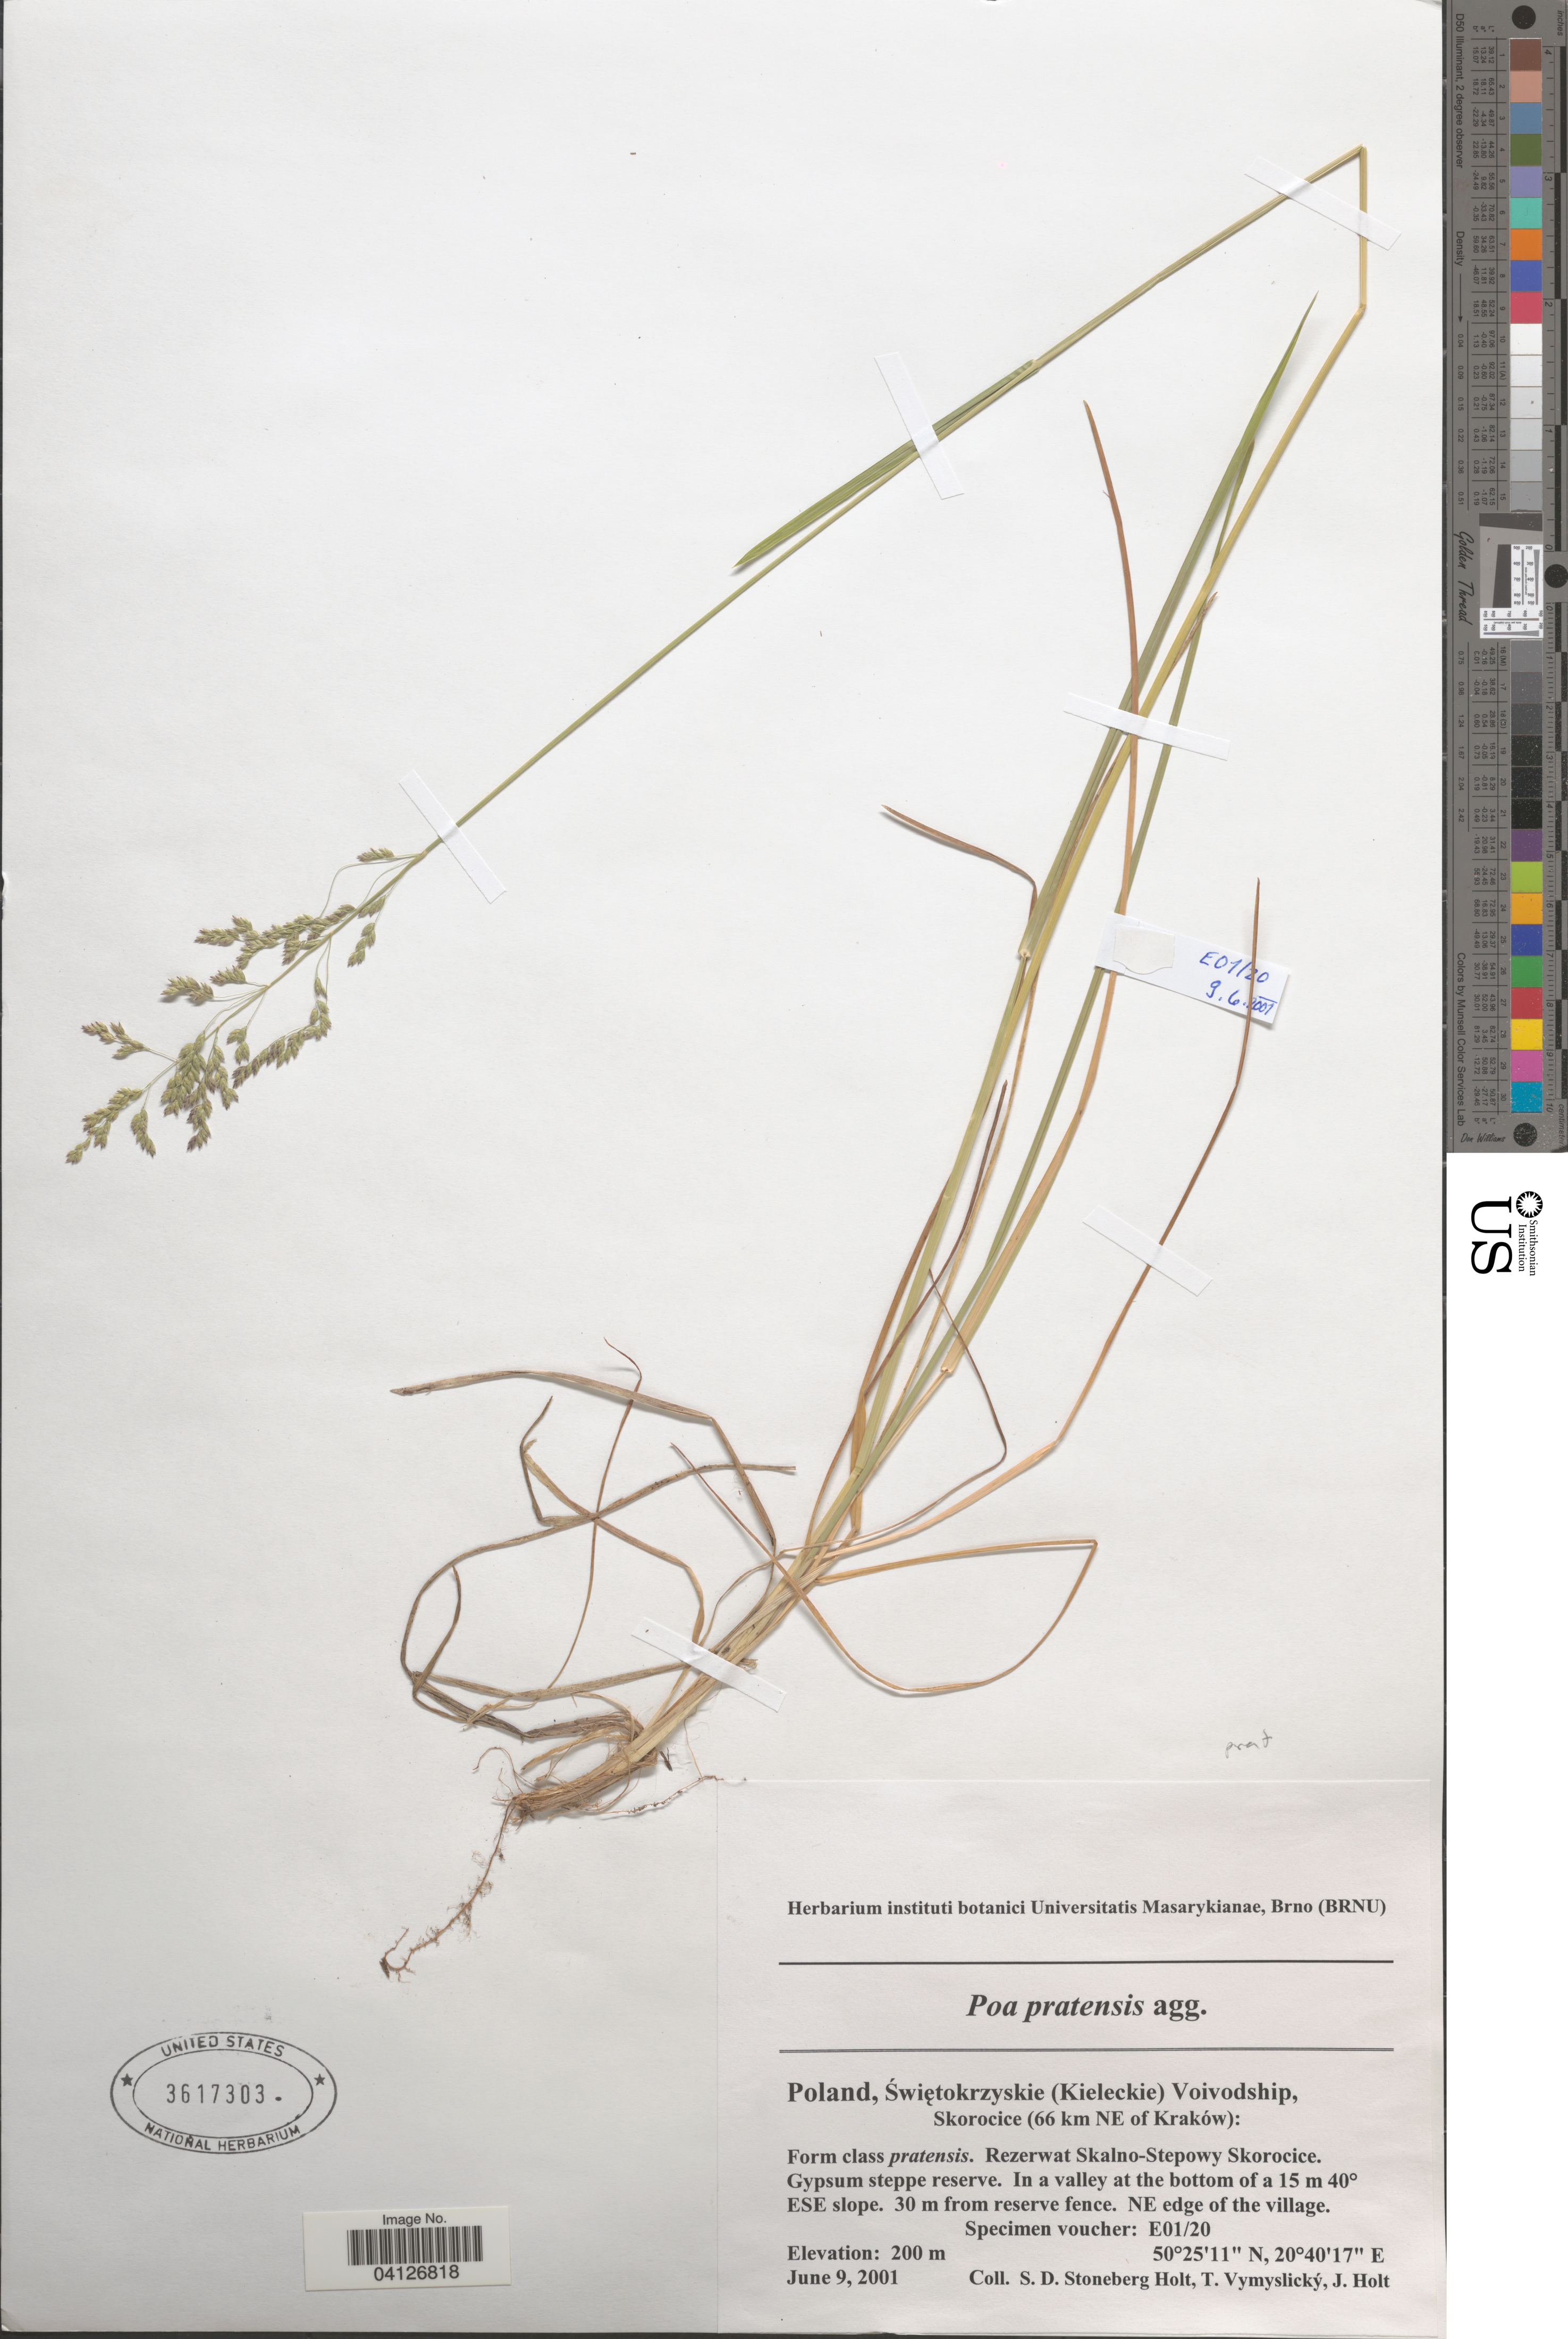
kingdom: Plantae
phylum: Tracheophyta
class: Liliopsida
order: Poales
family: Poaceae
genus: Poa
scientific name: Poa pratensis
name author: L.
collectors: S. Holt, T. Vymyslický & J. Holt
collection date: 2001-06-09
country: Poland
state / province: Swietokrzyskie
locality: (Kieleckie) Voivodship, Skorocice (66 km NE of Kraków): Rezerwat Skalno-Stepowy Skorocice. Gypsum steppe reserve. In a valley at the bottom of a 15 m 40° ESE slope. 30 m from reserve fence. NE edge of the village.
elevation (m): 200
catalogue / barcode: US 3617303